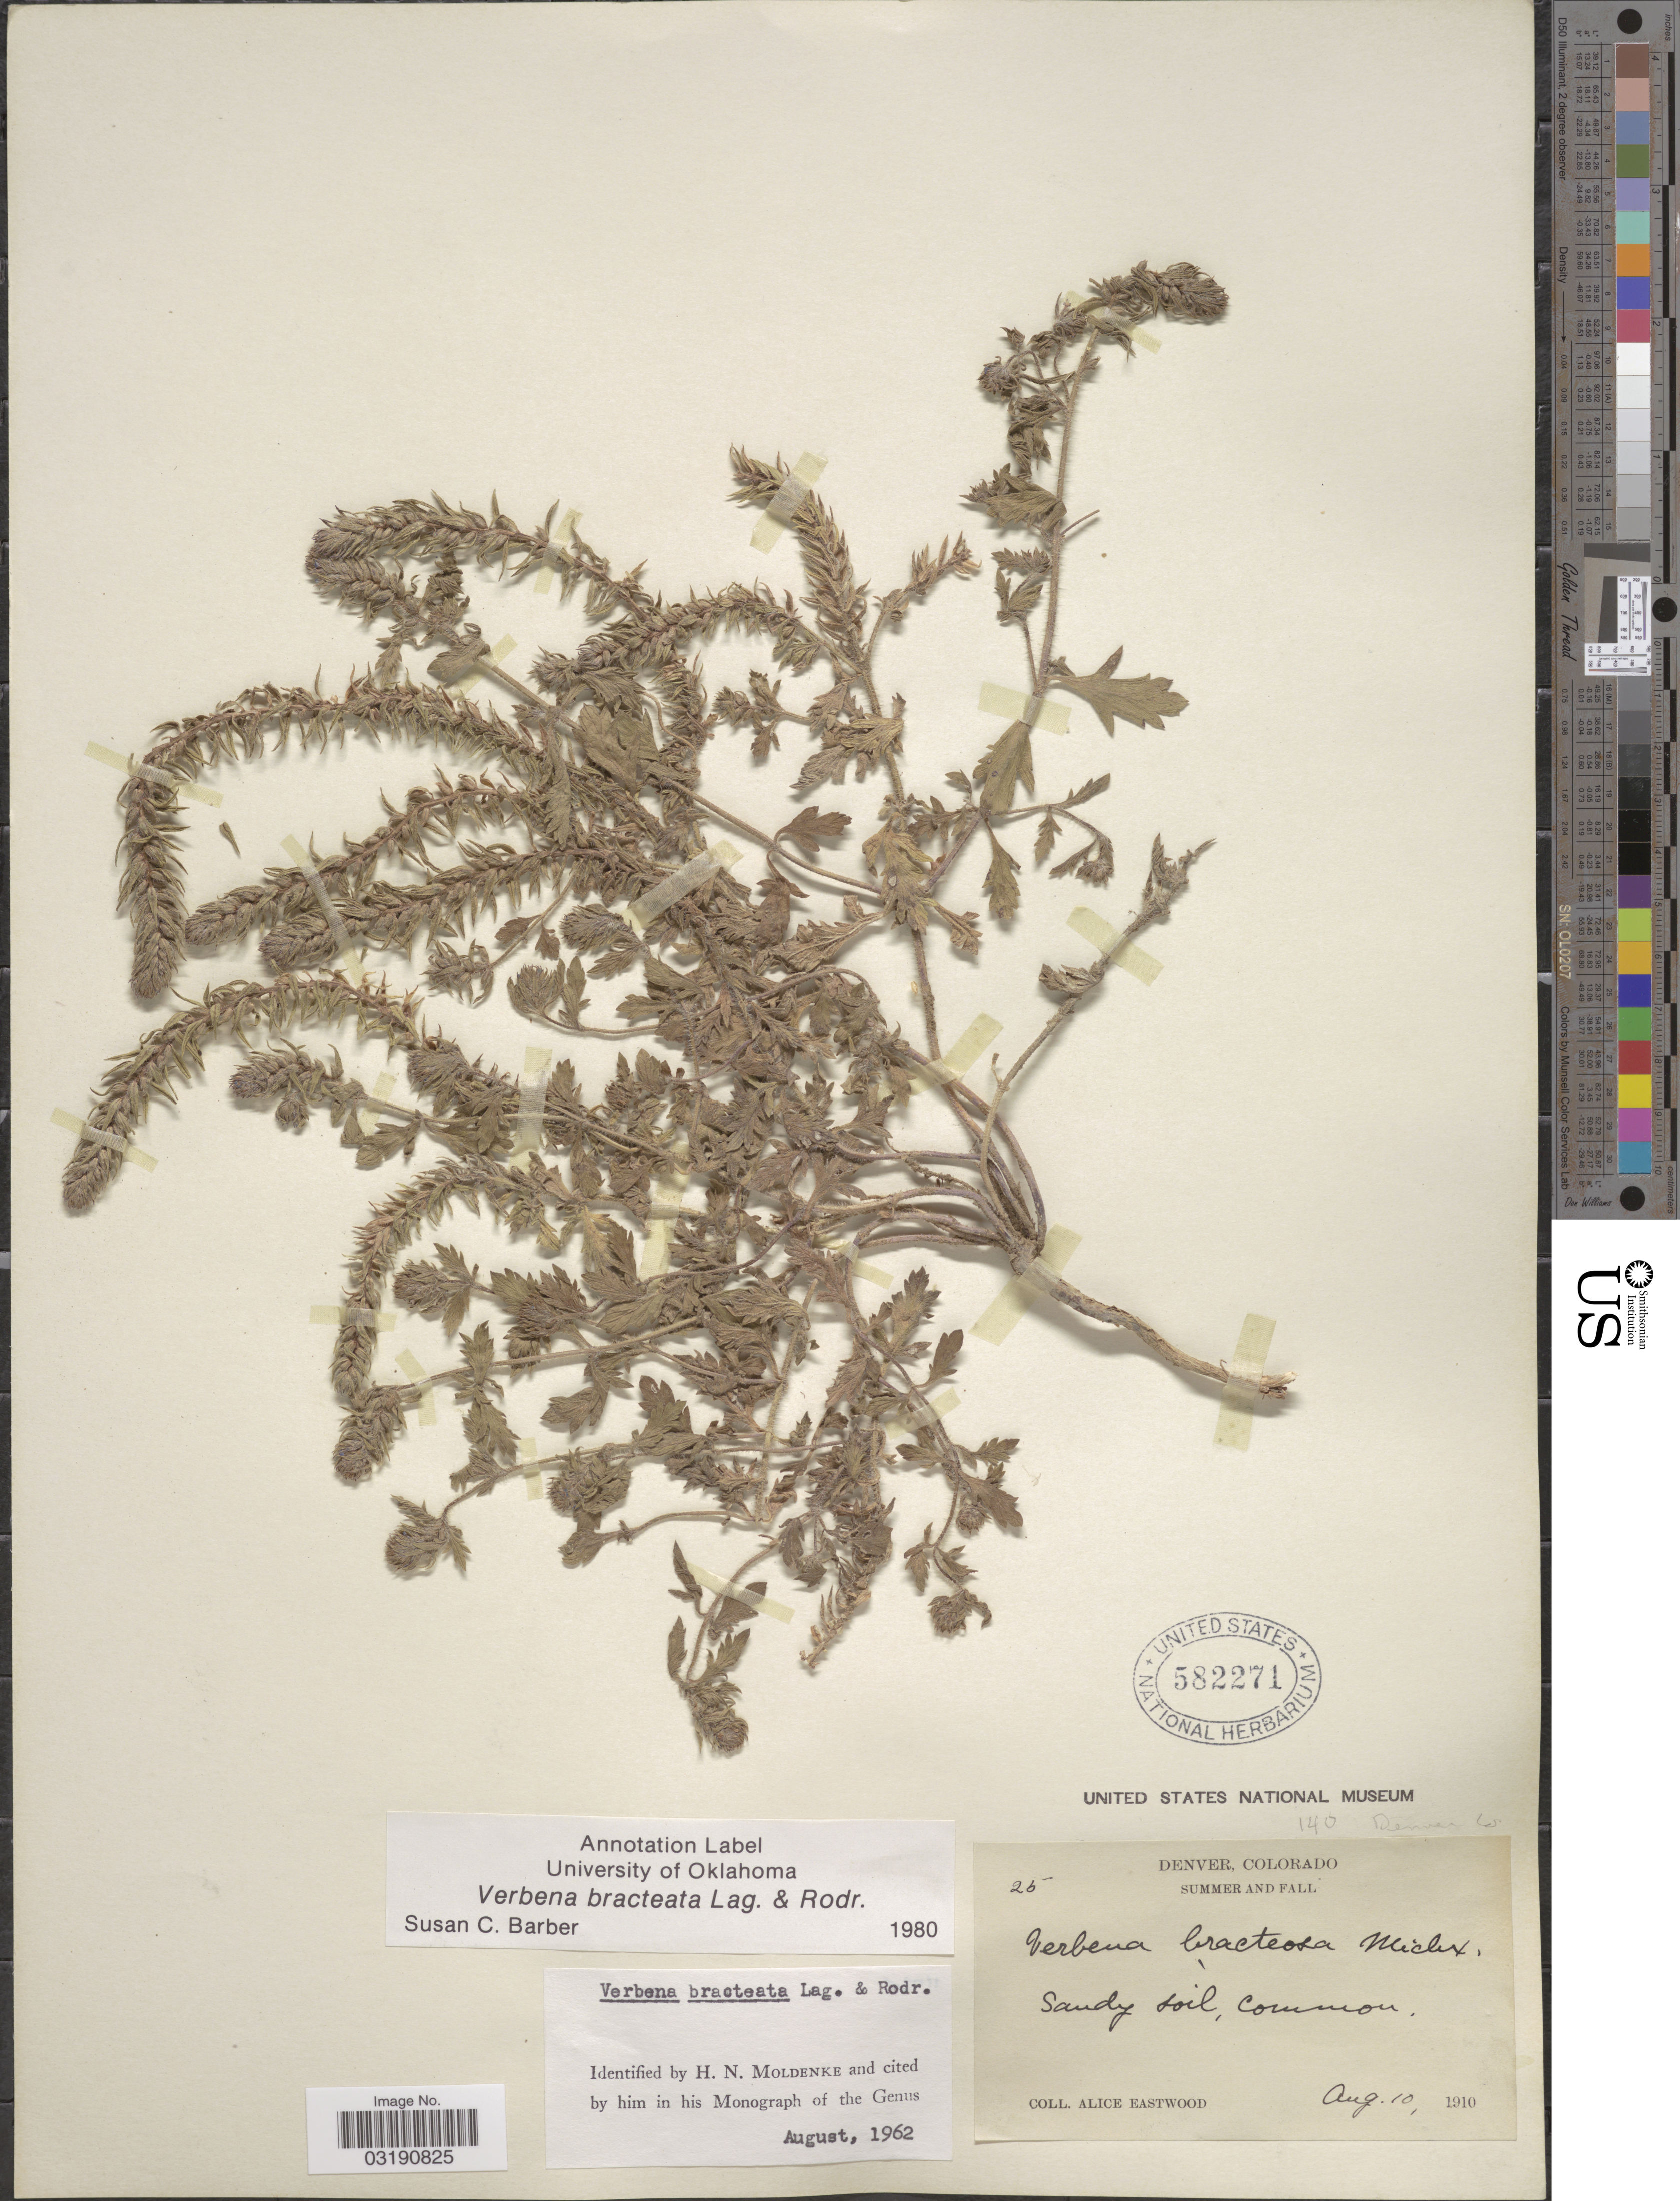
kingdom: Plantae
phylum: Tracheophyta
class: Magnoliopsida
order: Lamiales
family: Verbenaceae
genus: Verbena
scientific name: Verbena bracteata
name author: Cav. ex Lag. & Rodr.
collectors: A. Eastwood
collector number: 25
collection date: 1910-08-10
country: United States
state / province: Colorado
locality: Denver. Denver Co.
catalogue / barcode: US 582271